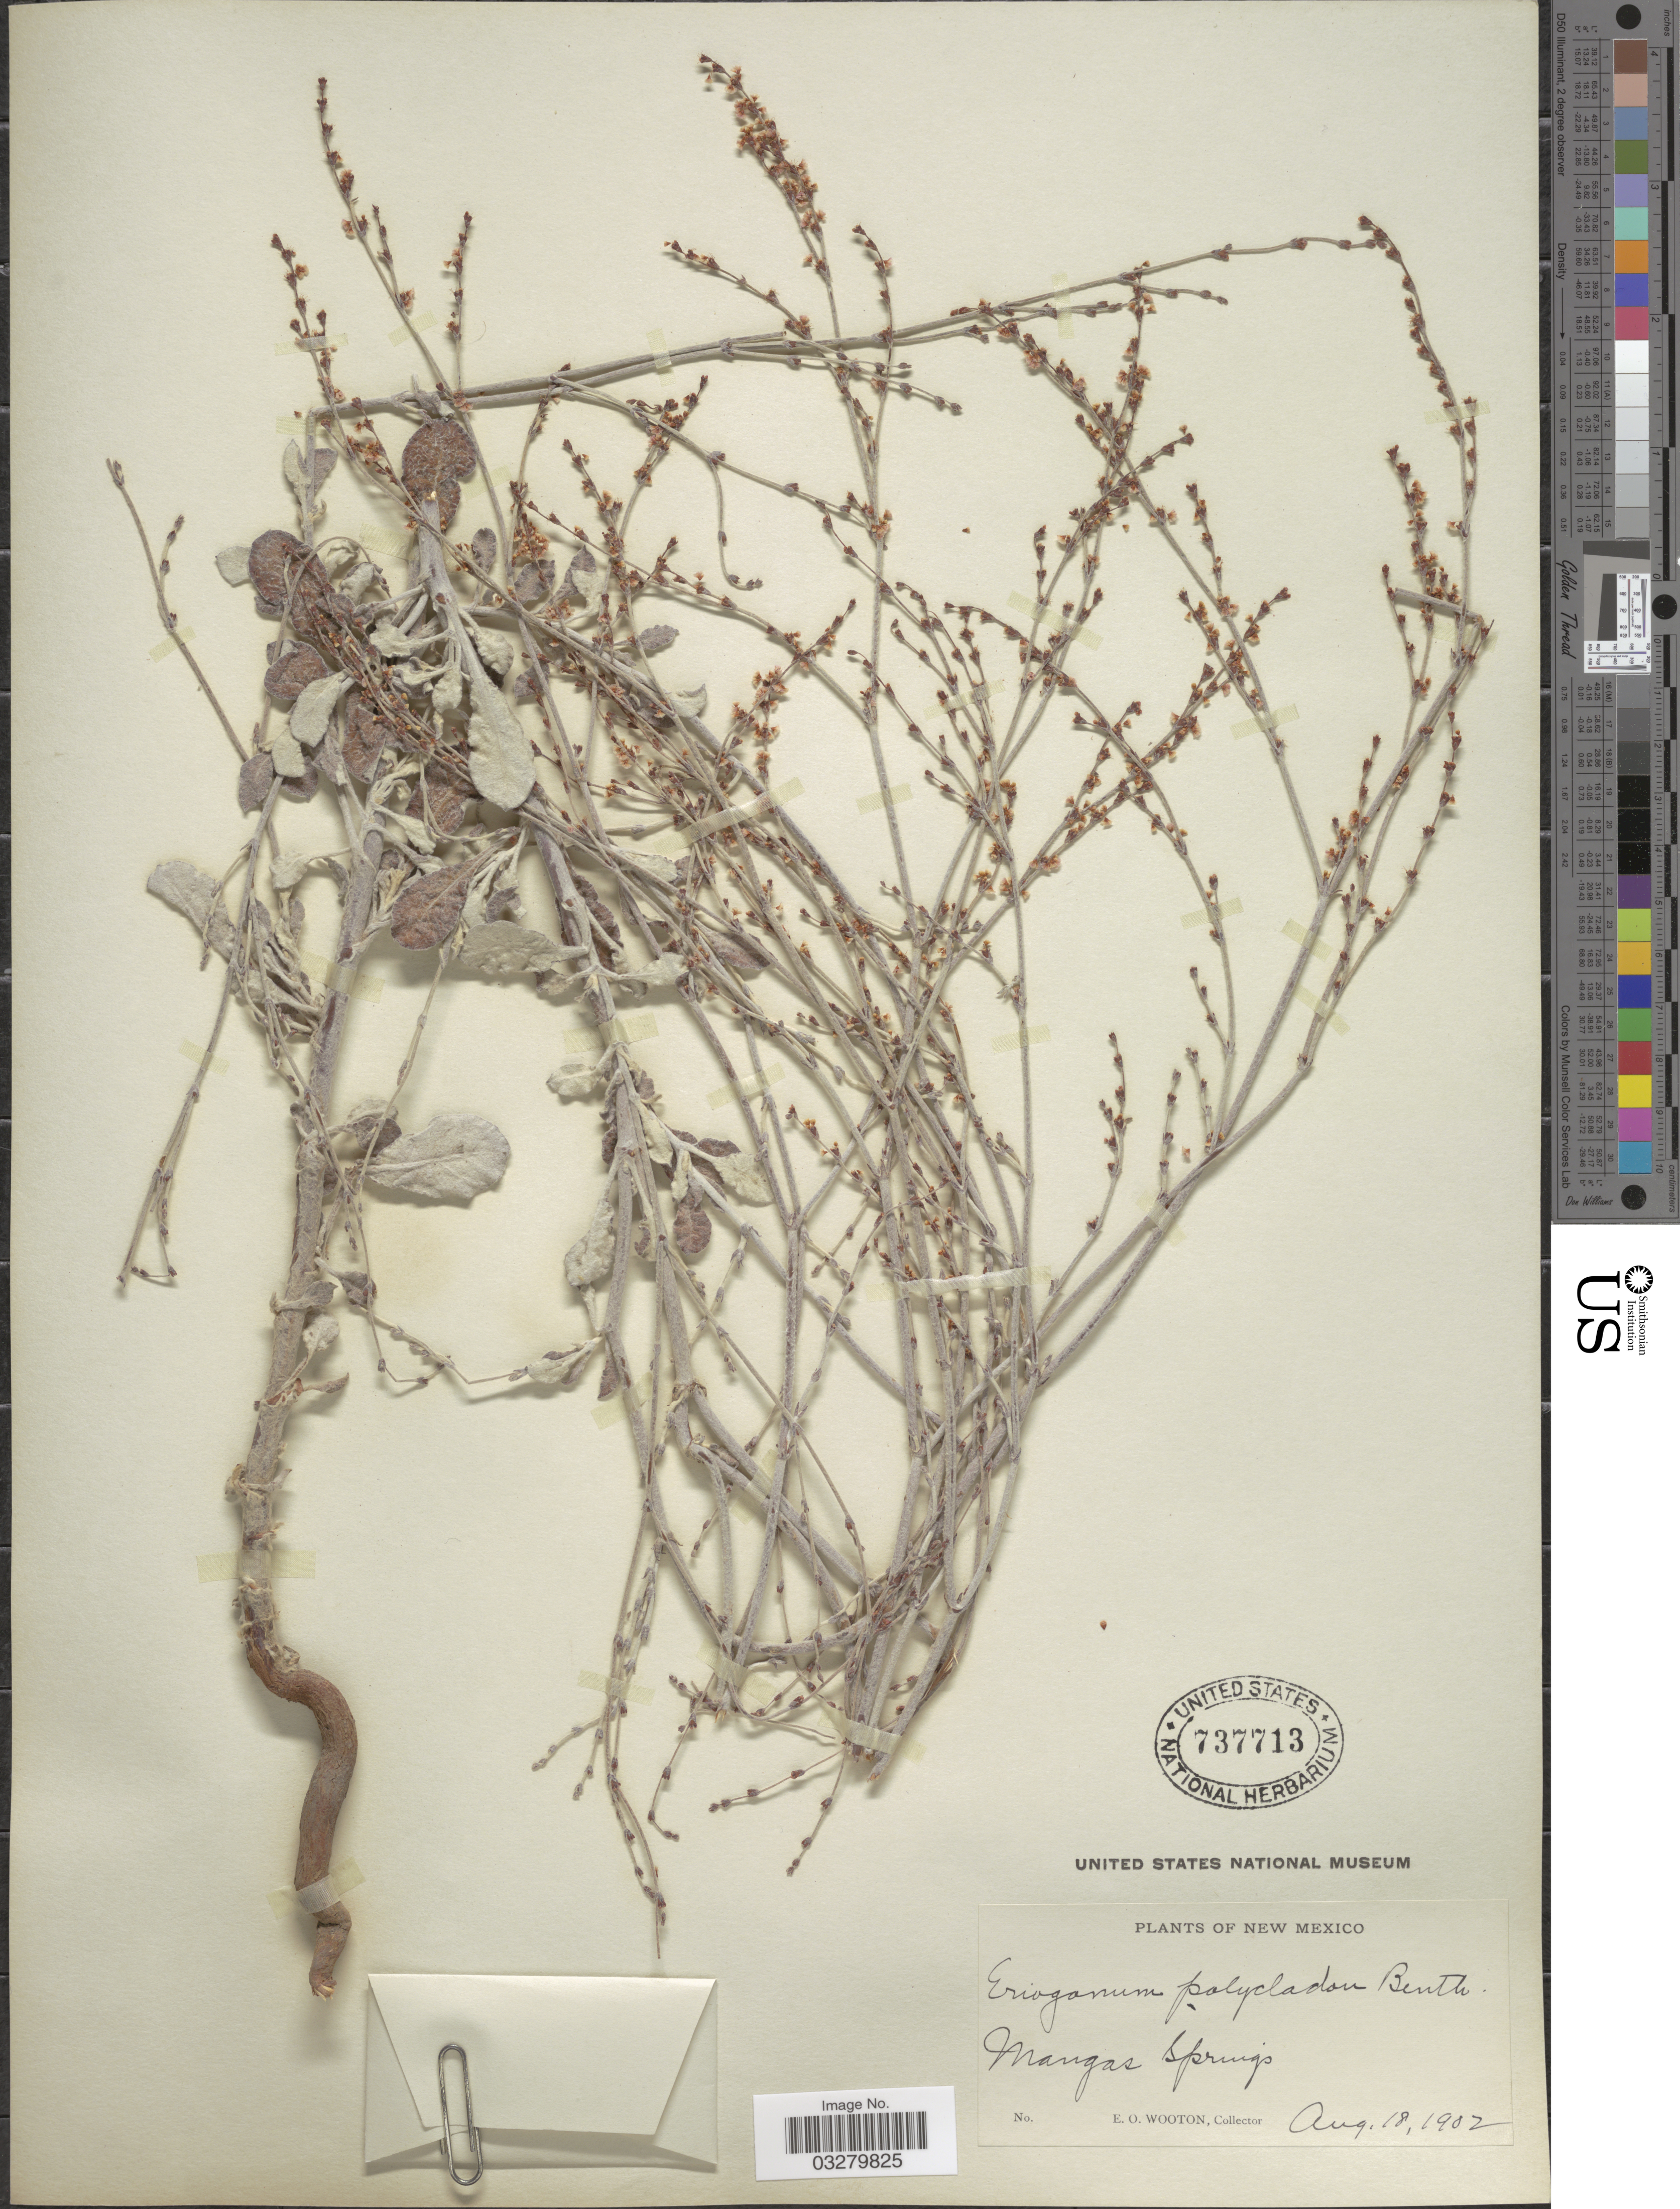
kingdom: Plantae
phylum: Tracheophyta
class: Magnoliopsida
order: Caryophyllales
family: Polygonaceae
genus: Eriogonum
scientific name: Eriogonum polycladon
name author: Benth.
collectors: E. O. Wooton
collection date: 1902-08-18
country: United States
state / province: New Mexico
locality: Mangas Springs.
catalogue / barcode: US 737713